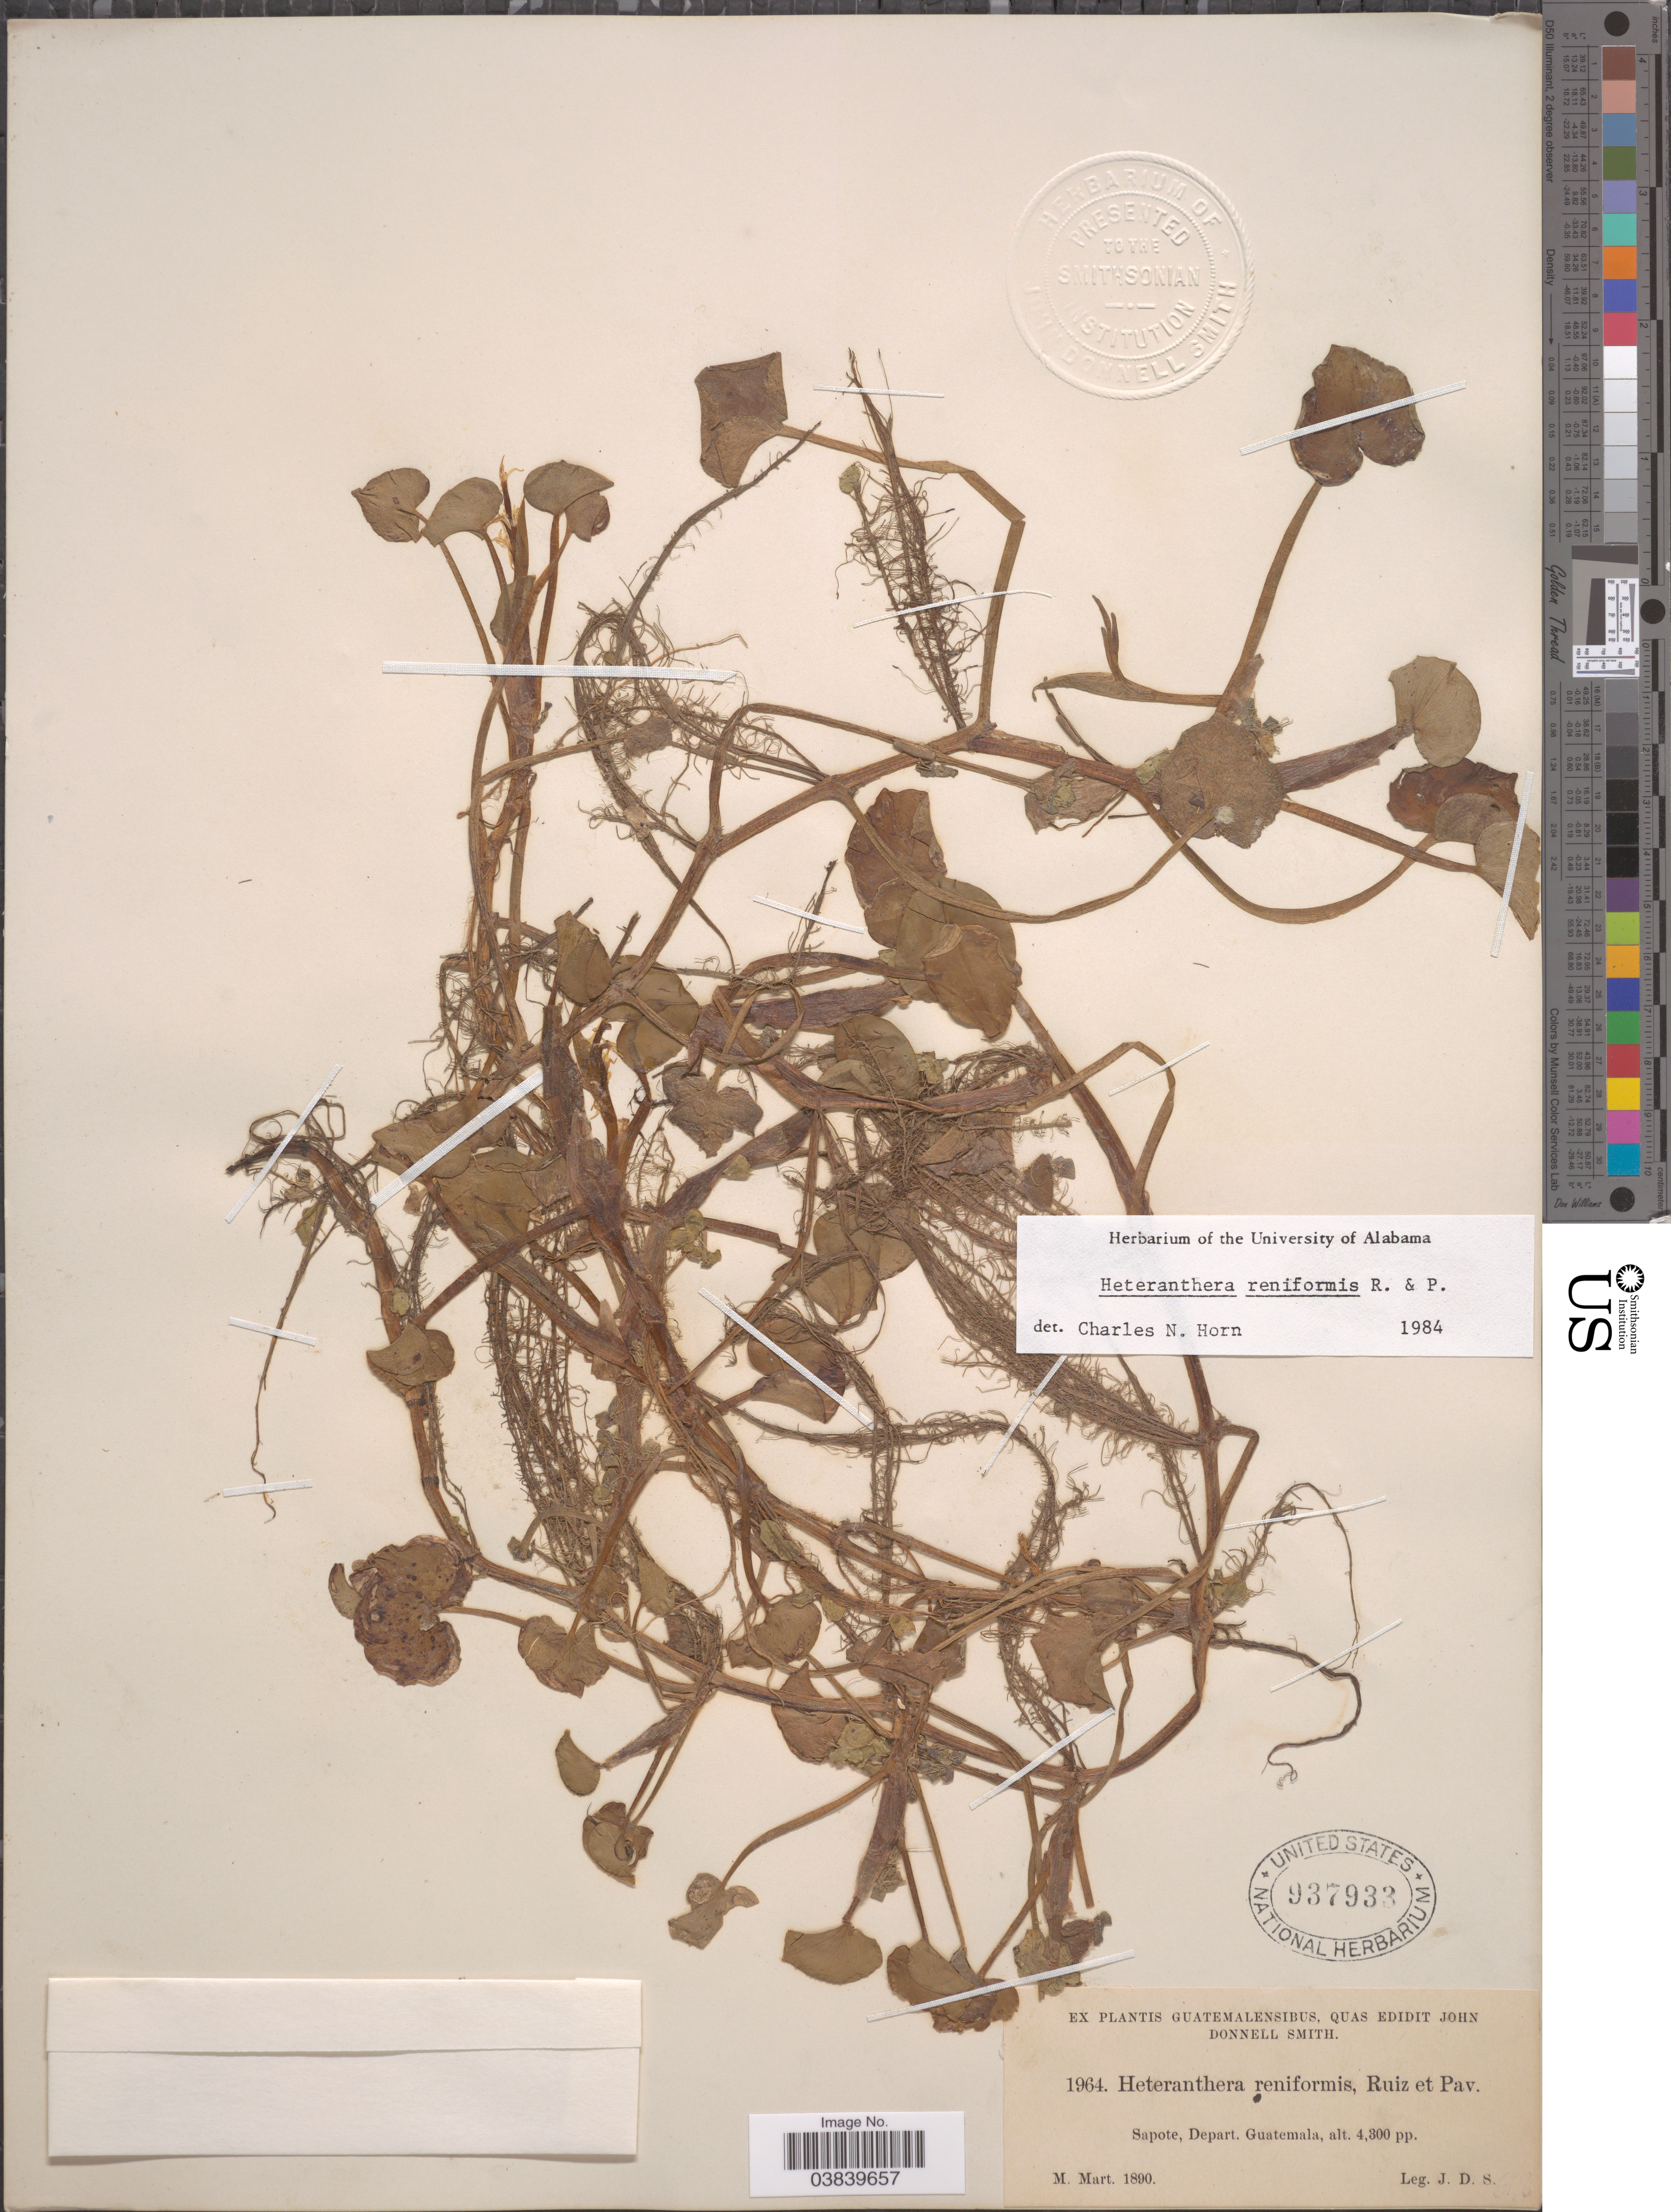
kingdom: Plantae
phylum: Tracheophyta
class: Liliopsida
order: Commelinales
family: Pontederiaceae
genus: Heteranthera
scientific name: Heteranthera reniformis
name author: Ruiz & Pav.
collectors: J. Donnell Smith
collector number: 1964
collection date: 1890-03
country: Guatemala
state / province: Guatemala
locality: Sapote, Depart. Guatemala.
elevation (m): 1311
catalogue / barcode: US 937933